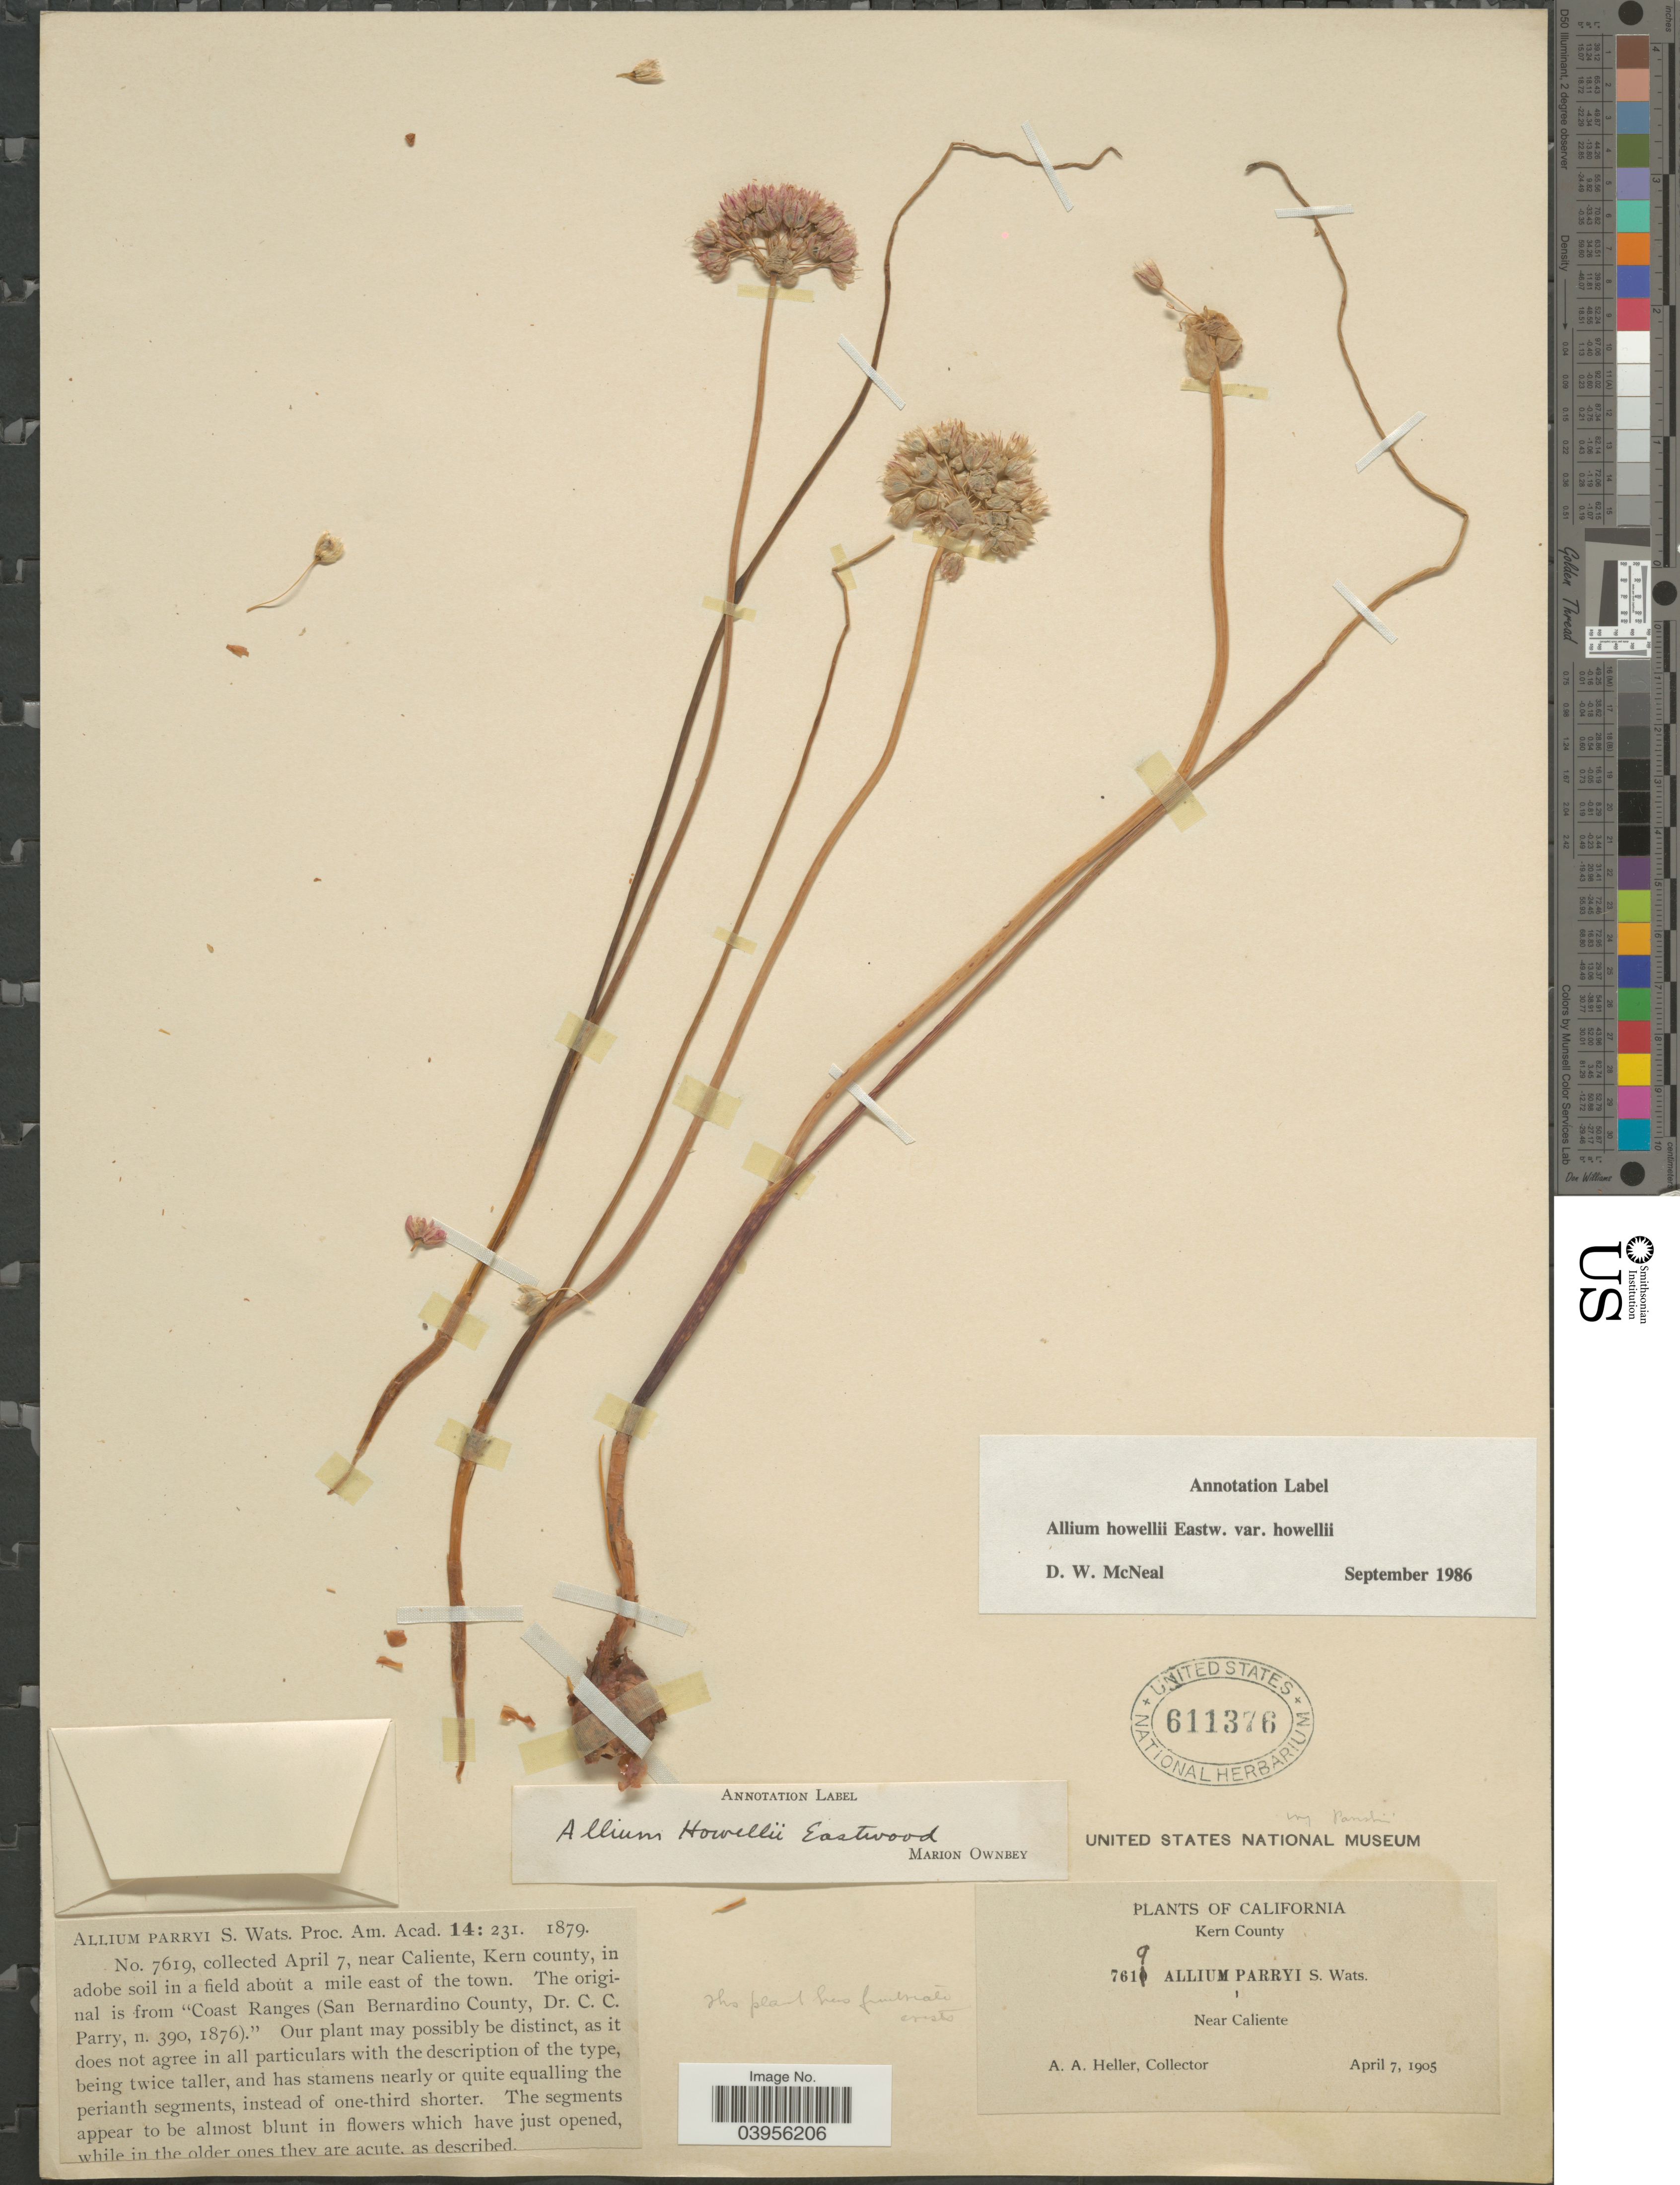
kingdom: Plantae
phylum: Tracheophyta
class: Liliopsida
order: Asparagales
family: Amaryllidaceae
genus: Allium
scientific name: Allium howellii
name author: Eastw.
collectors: A. A. Heller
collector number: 7619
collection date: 1905-04-07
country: United States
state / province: California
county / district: Kern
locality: Near Caliente, Kern County, in a field about a mile east of the town.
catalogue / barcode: US 611376